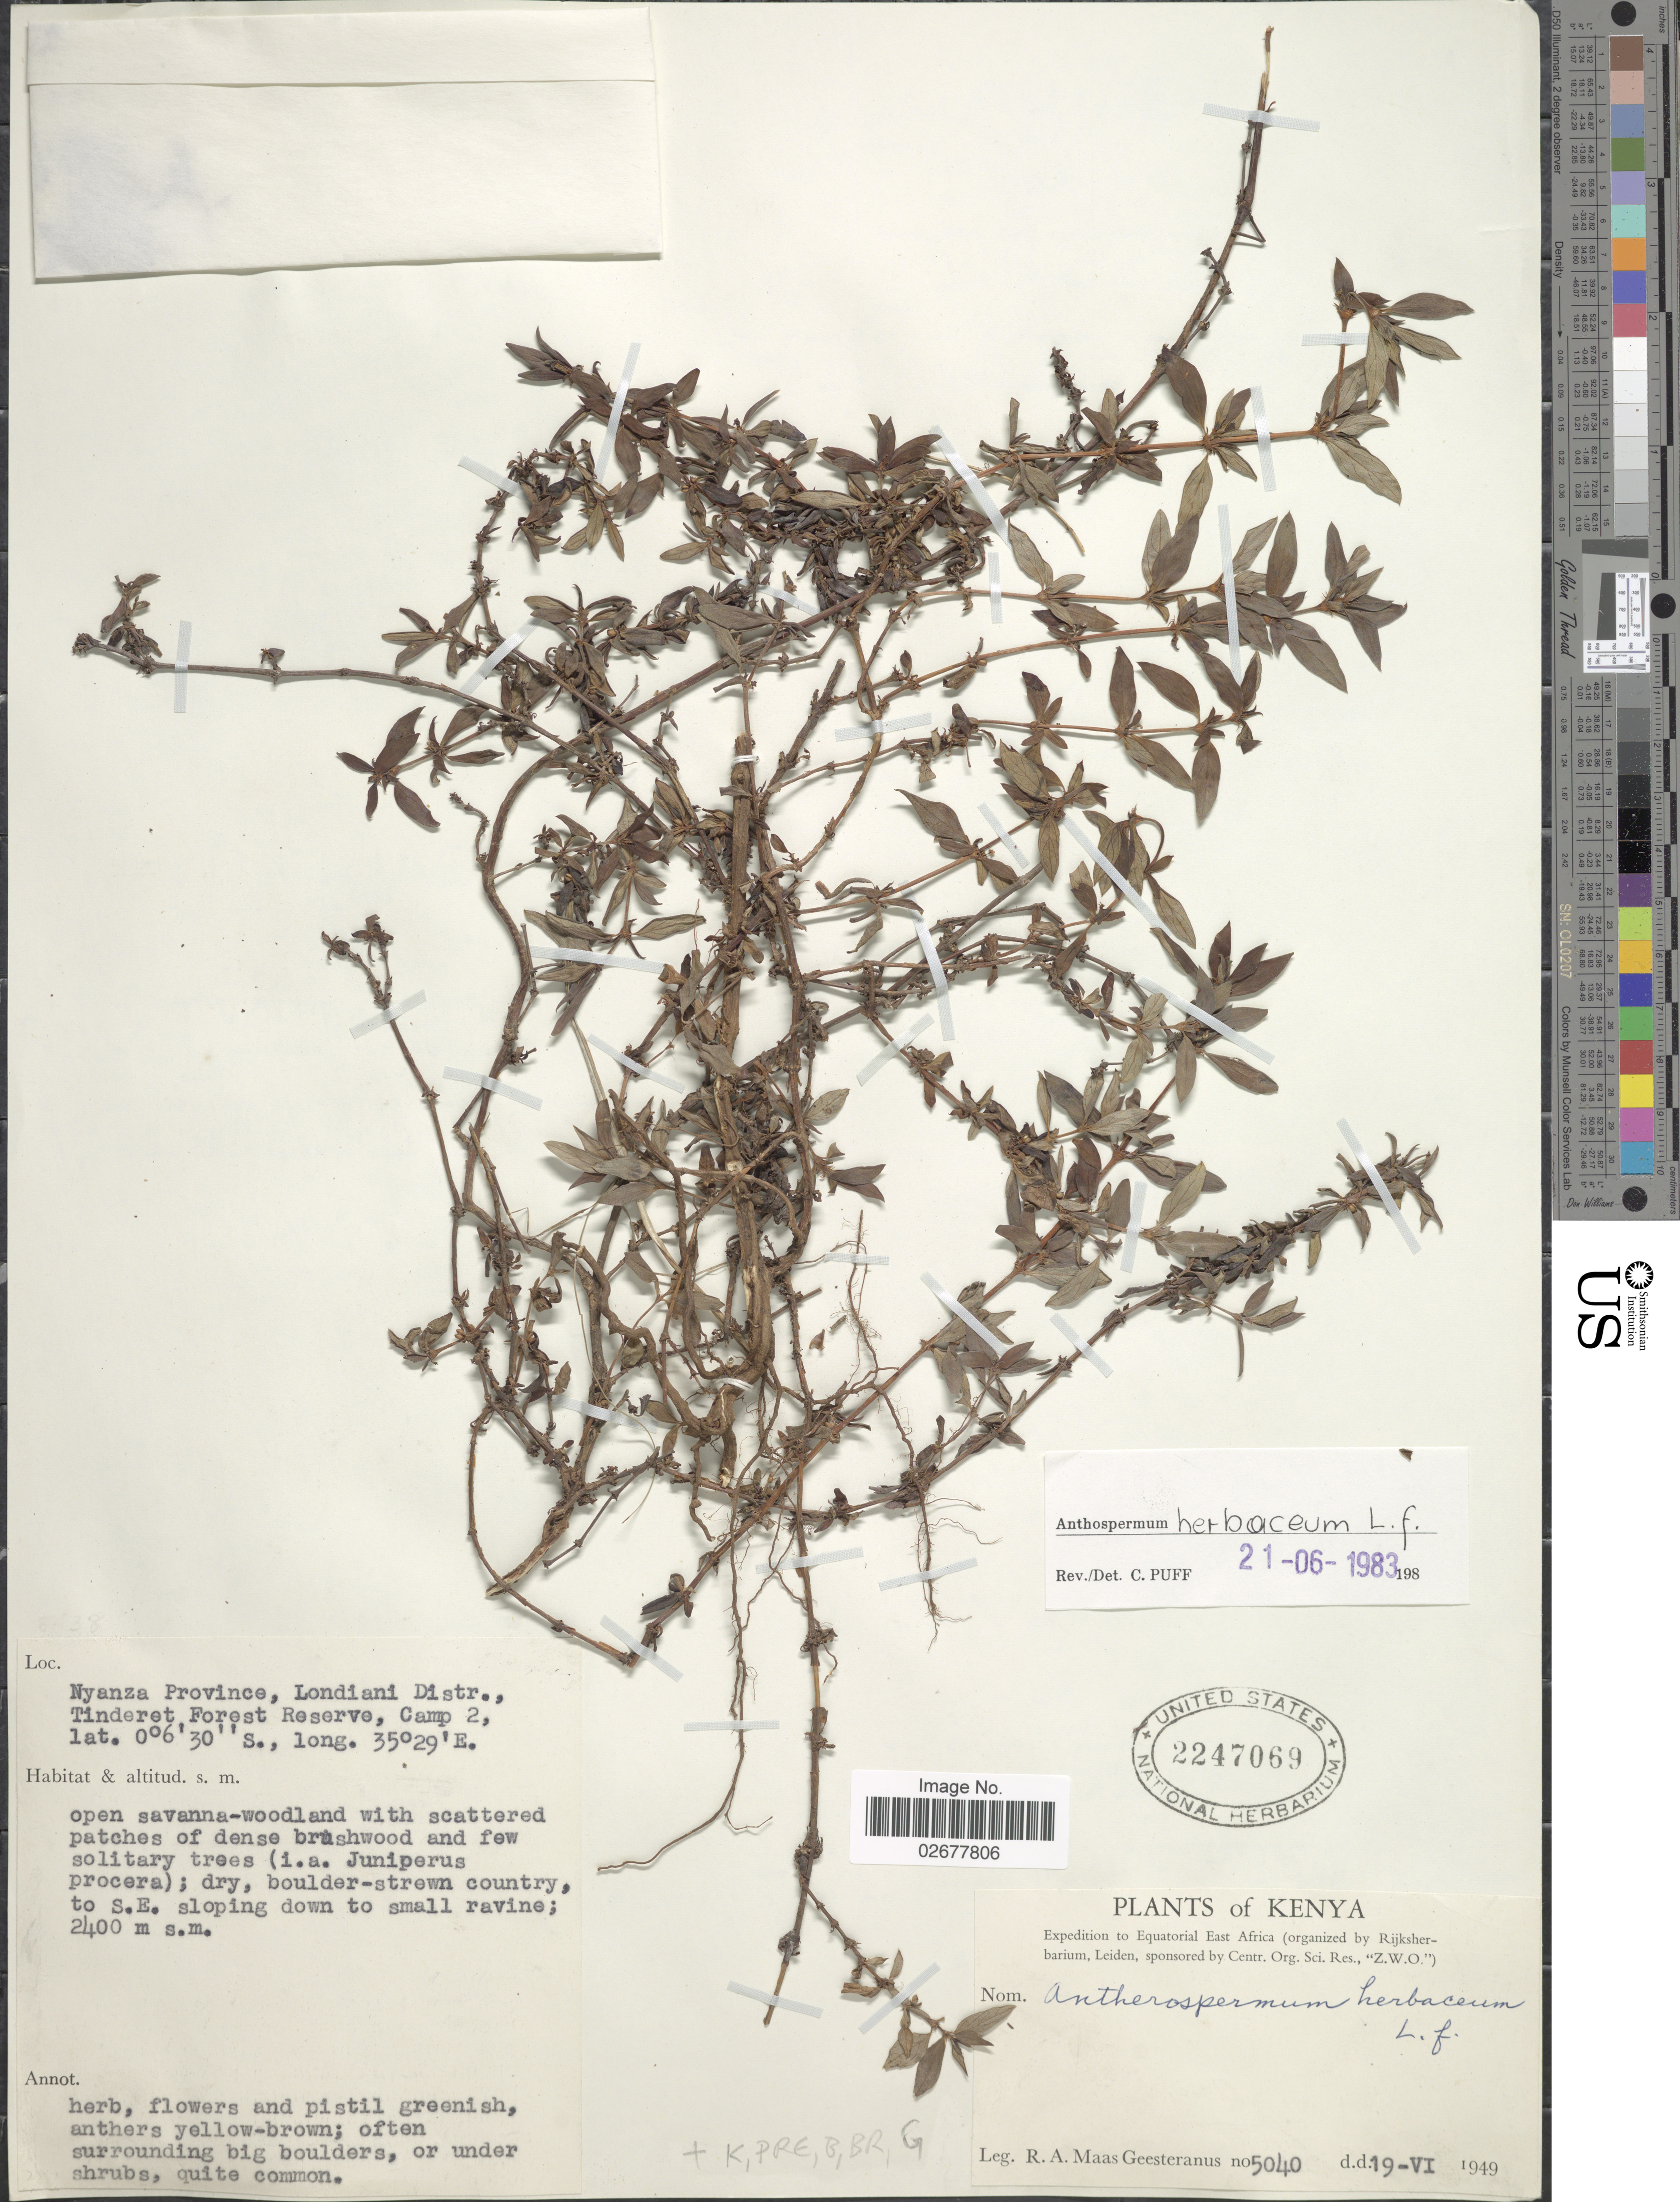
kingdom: Plantae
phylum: Tracheophyta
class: Magnoliopsida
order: Gentianales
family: Rubiaceae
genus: Anthospermum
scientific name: Anthospermum herbaceum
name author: L. f.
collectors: R. A. Maas Geesteranus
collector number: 5040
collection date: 1949-06-19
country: Kenya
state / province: Kericho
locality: Equatorial East Africa, Londiani Distr., Tinderet Forest Reserve, Camp 2; dry, boulder-strewn country, to S.E. sloping down to small ravine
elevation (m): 2400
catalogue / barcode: US 2247069